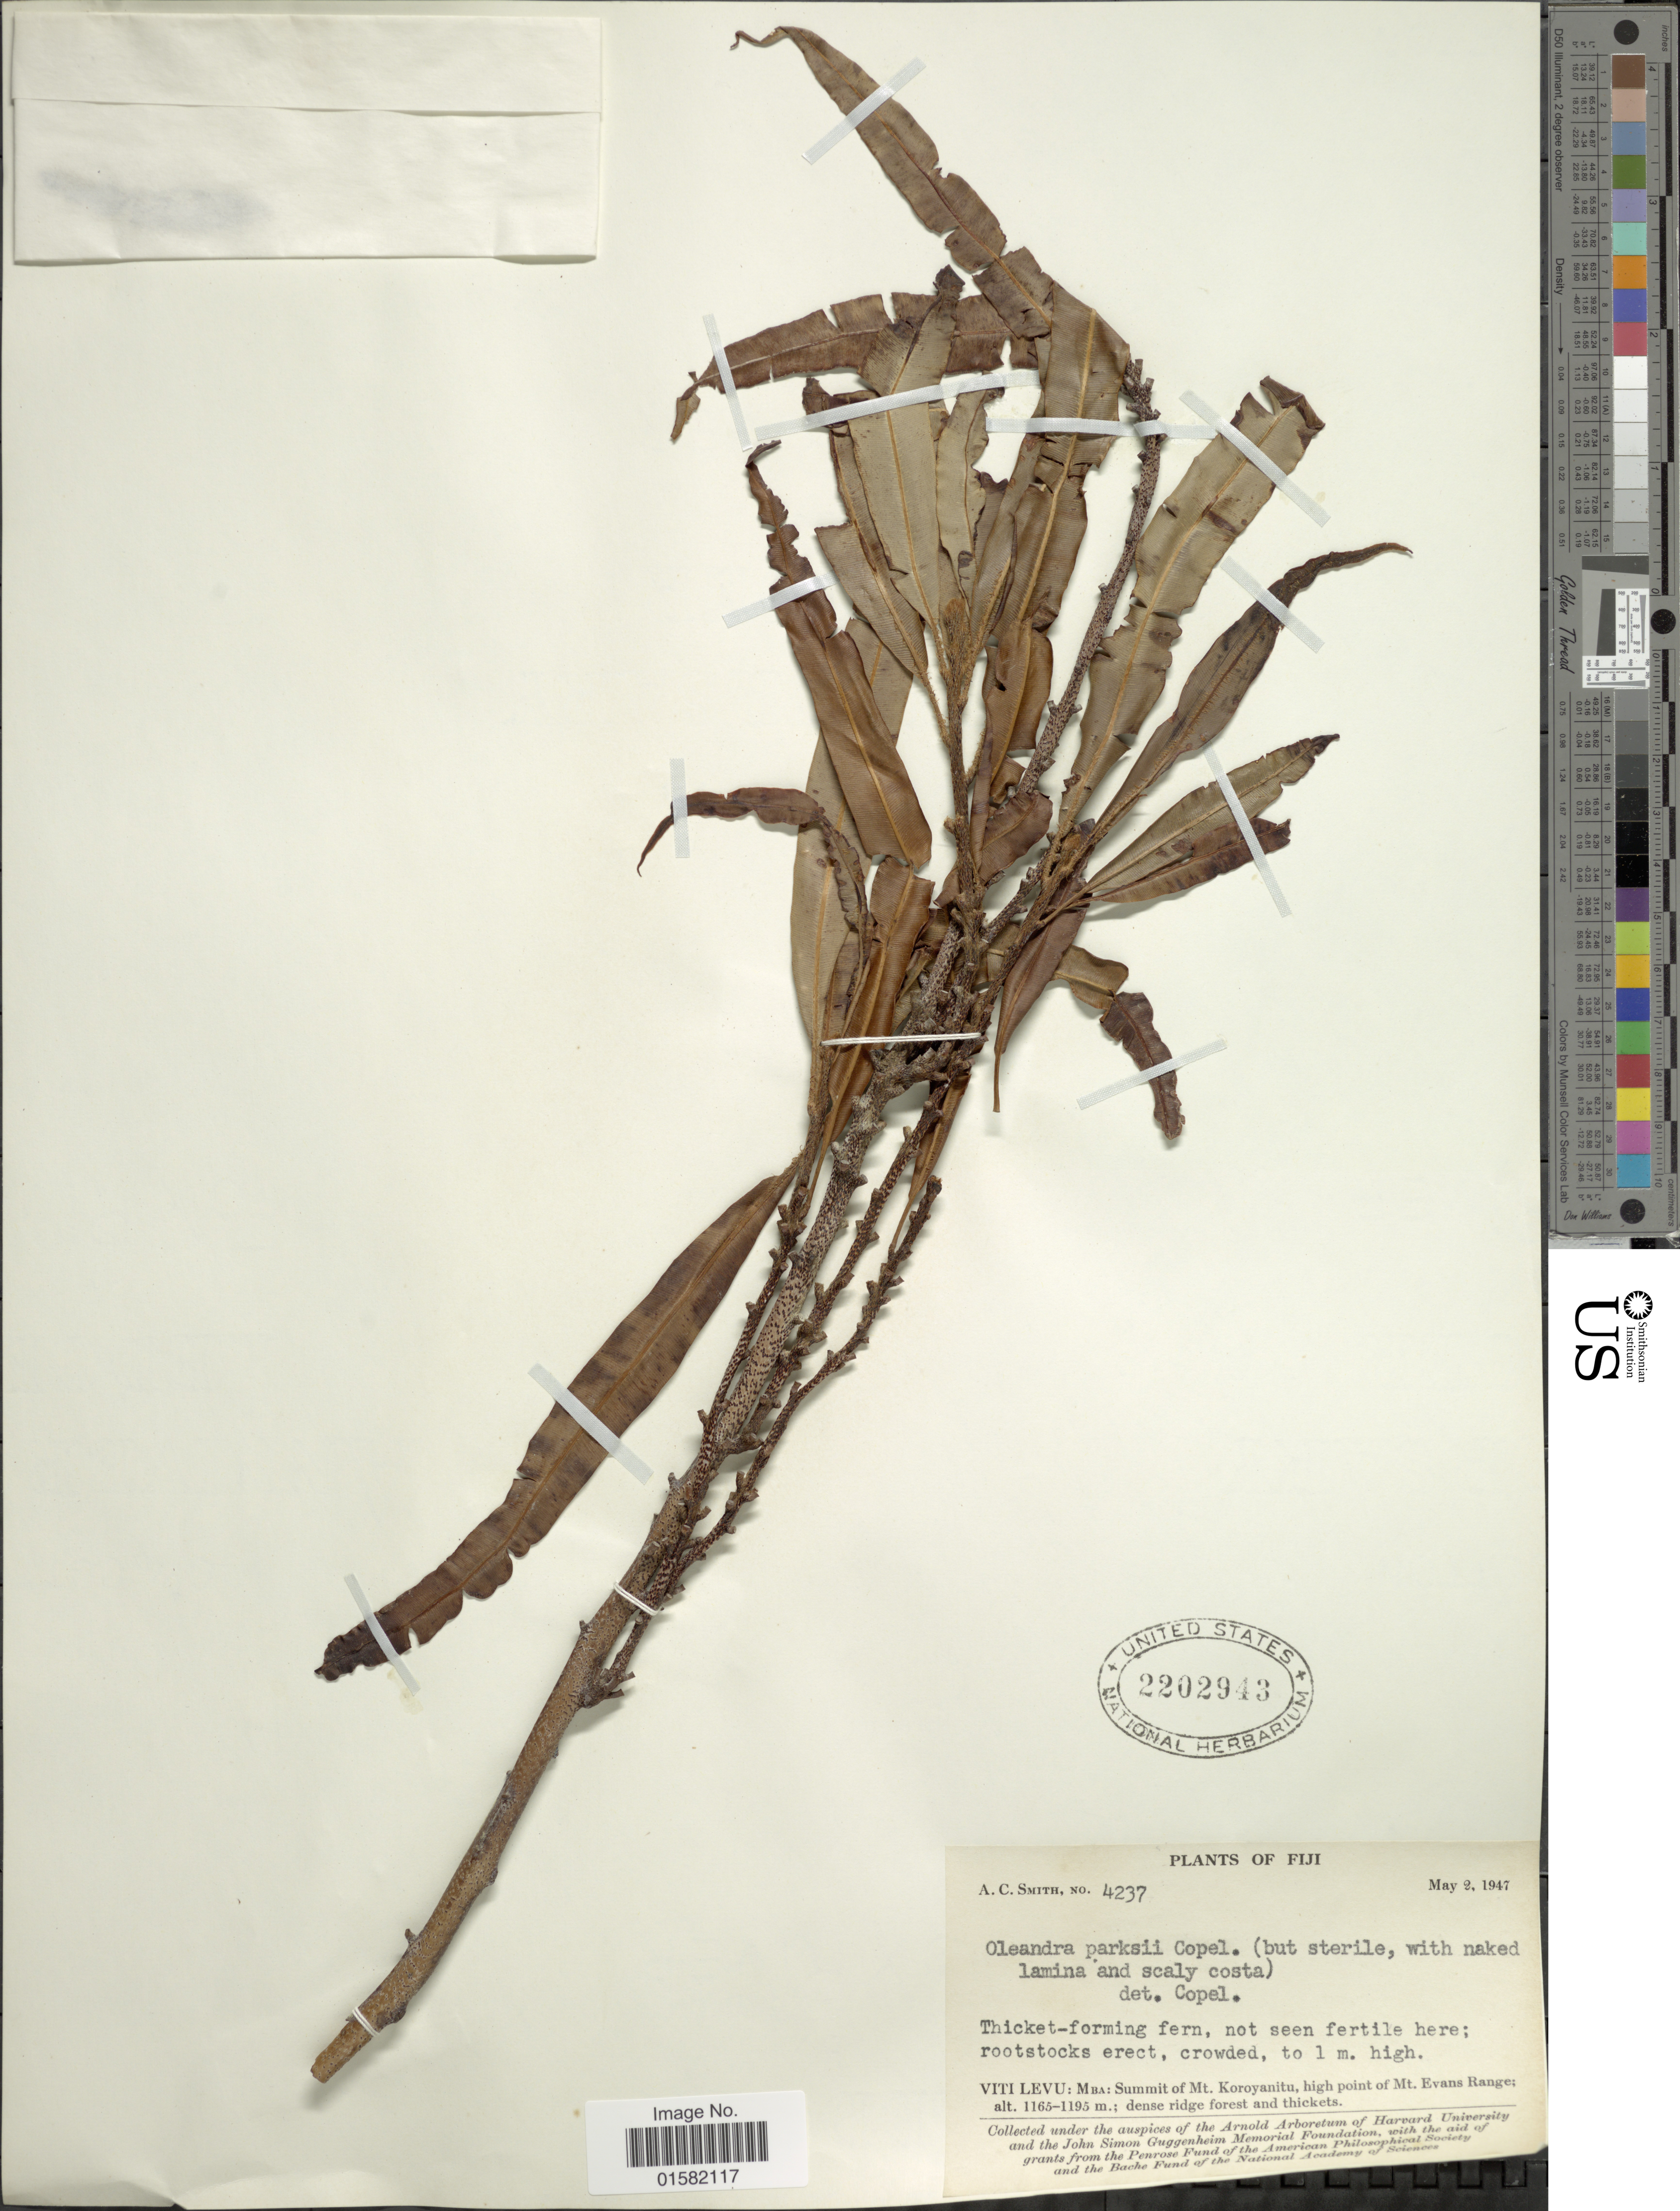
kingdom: Plantae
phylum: Tracheophyta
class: Polypodiopsida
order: Polypodiales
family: Oleandraceae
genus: Oleandra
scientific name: Oleandra parksii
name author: Copel.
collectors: A. C. Smith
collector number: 4237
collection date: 1947-05-02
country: Fiji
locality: Fiji, Viti Levu: Mba: Summit Mt. Koroyanitu, high point of Mt. Evans Ranger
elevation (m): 1165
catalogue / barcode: US 2202943